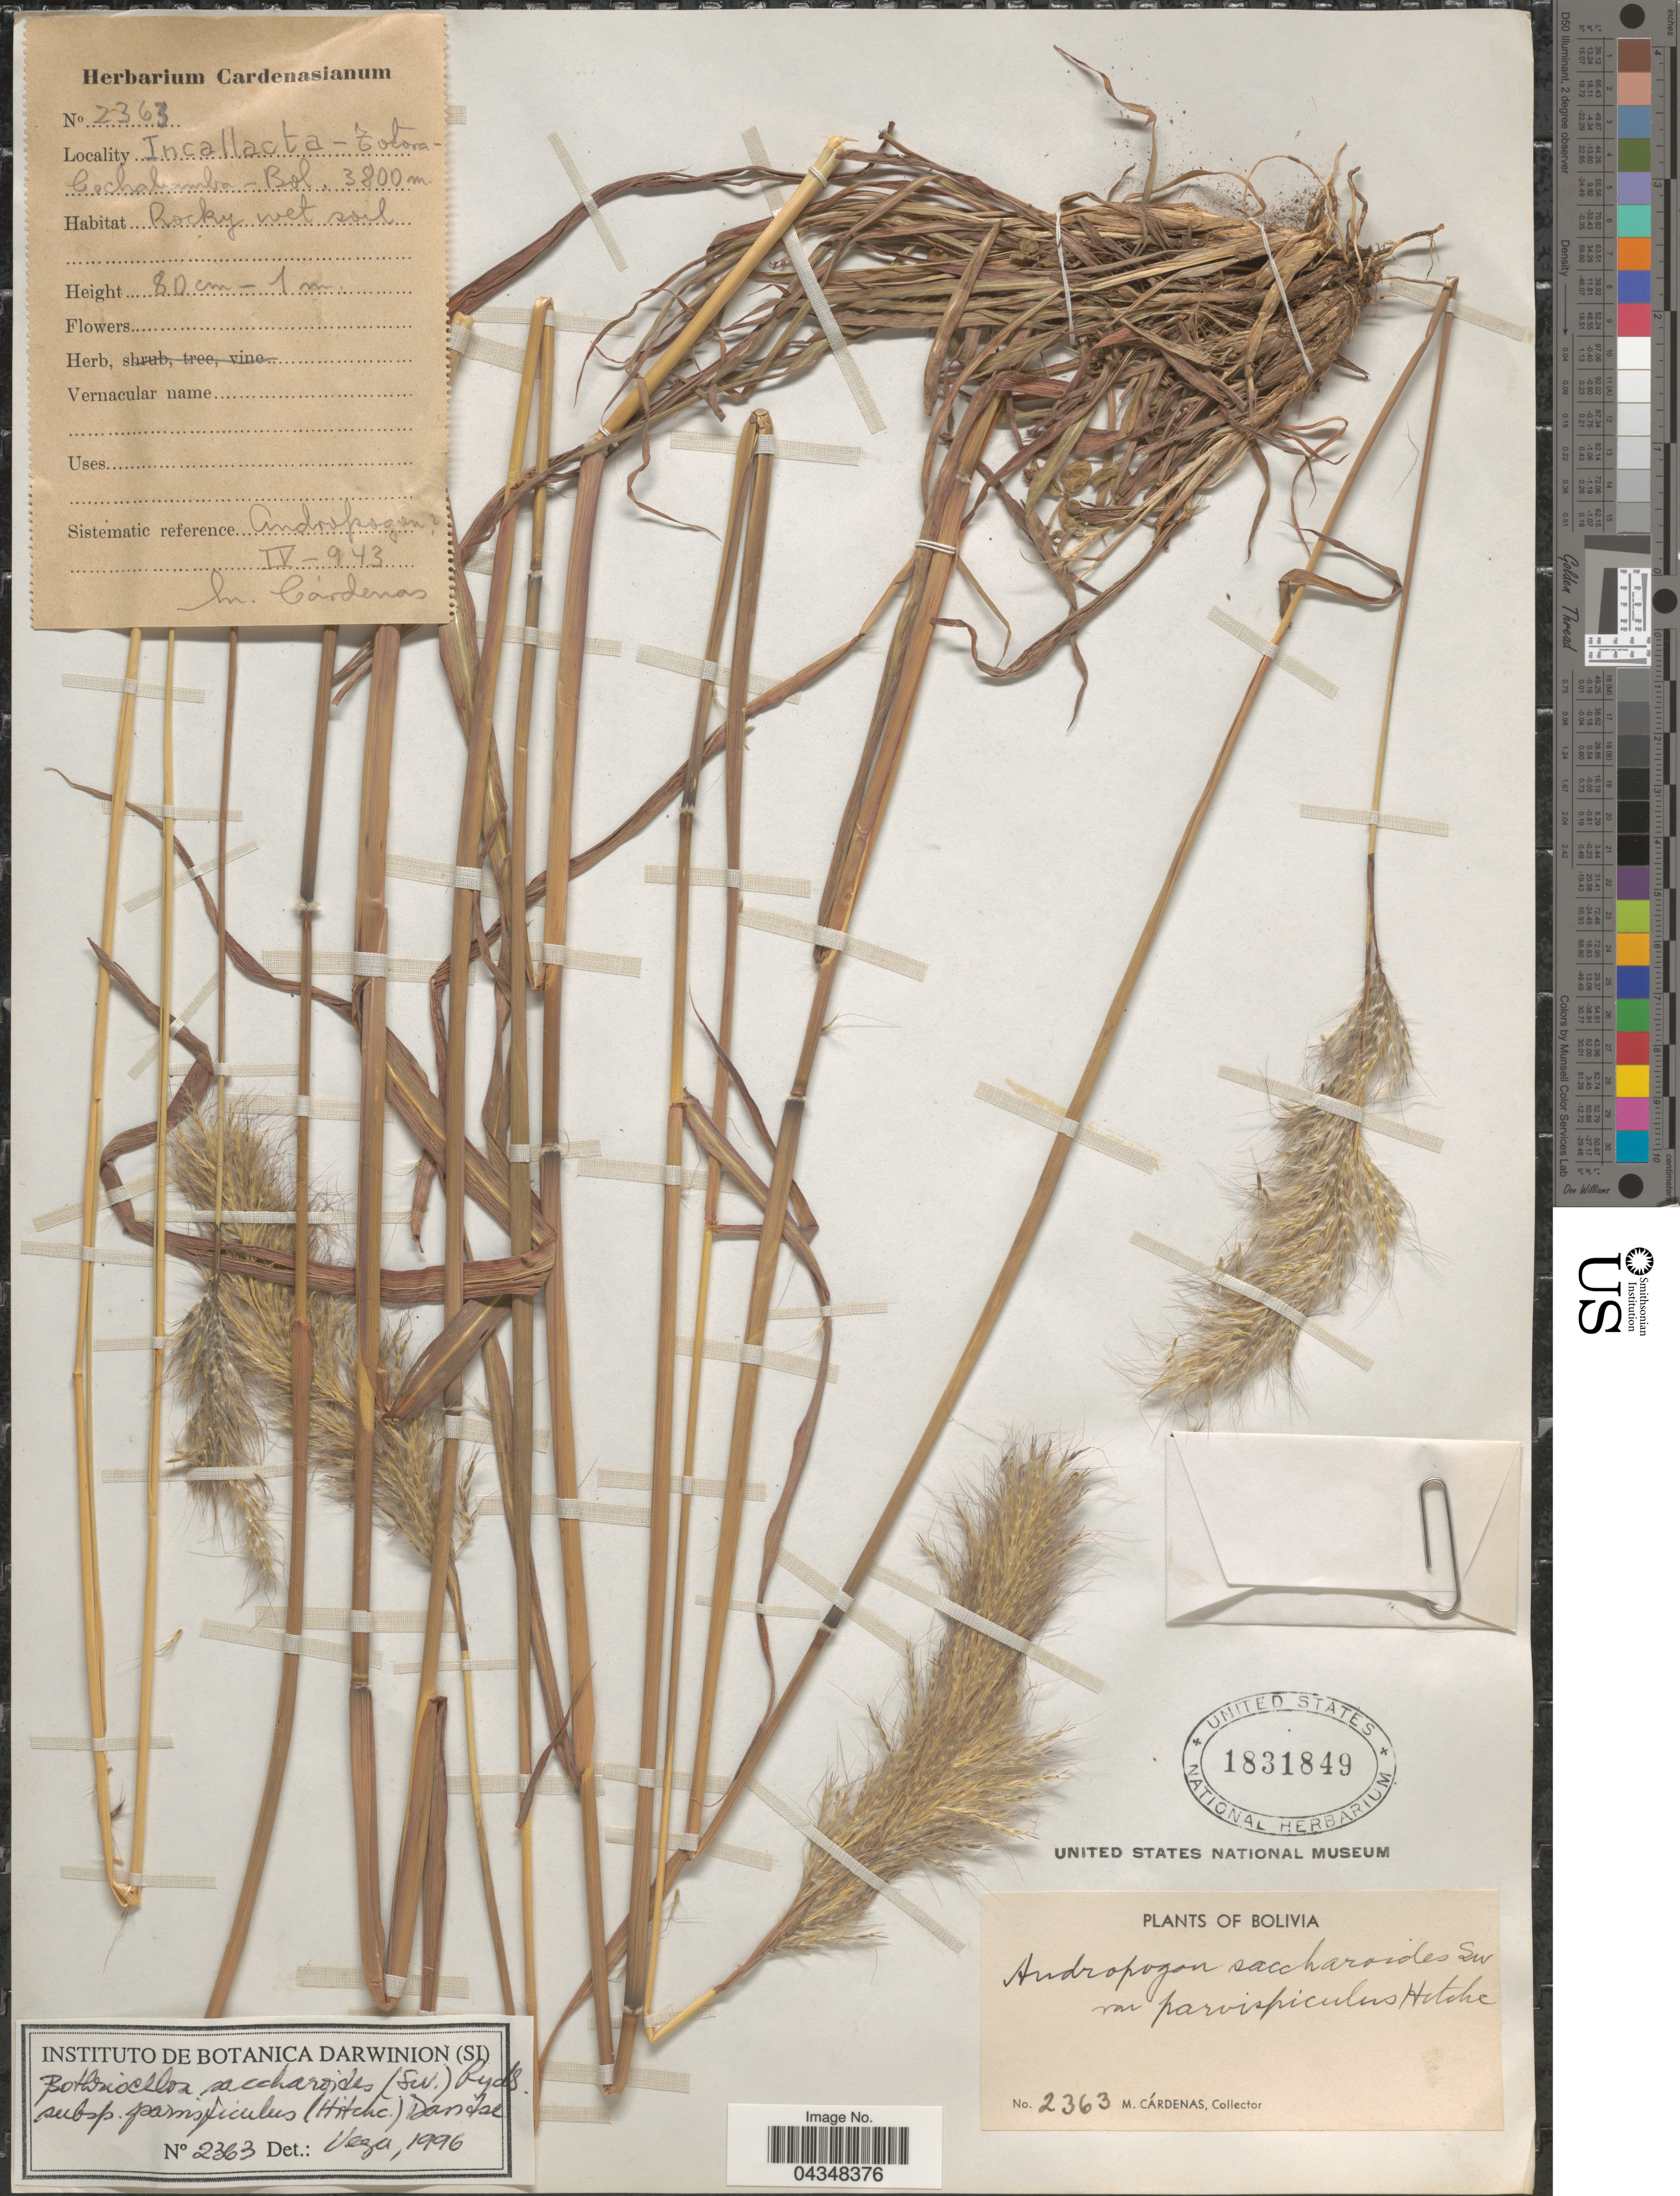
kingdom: Plantae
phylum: Tracheophyta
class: Liliopsida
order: Poales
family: Poaceae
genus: Bothriochloa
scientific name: Bothriochloa saccharoides var. parvispicula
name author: (Hitchc.) Tovar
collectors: M. Cárdenas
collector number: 2363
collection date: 1943-04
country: Bolivia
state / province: Cochabamba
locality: Incallacta - Totora.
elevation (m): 3800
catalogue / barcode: US 1831849